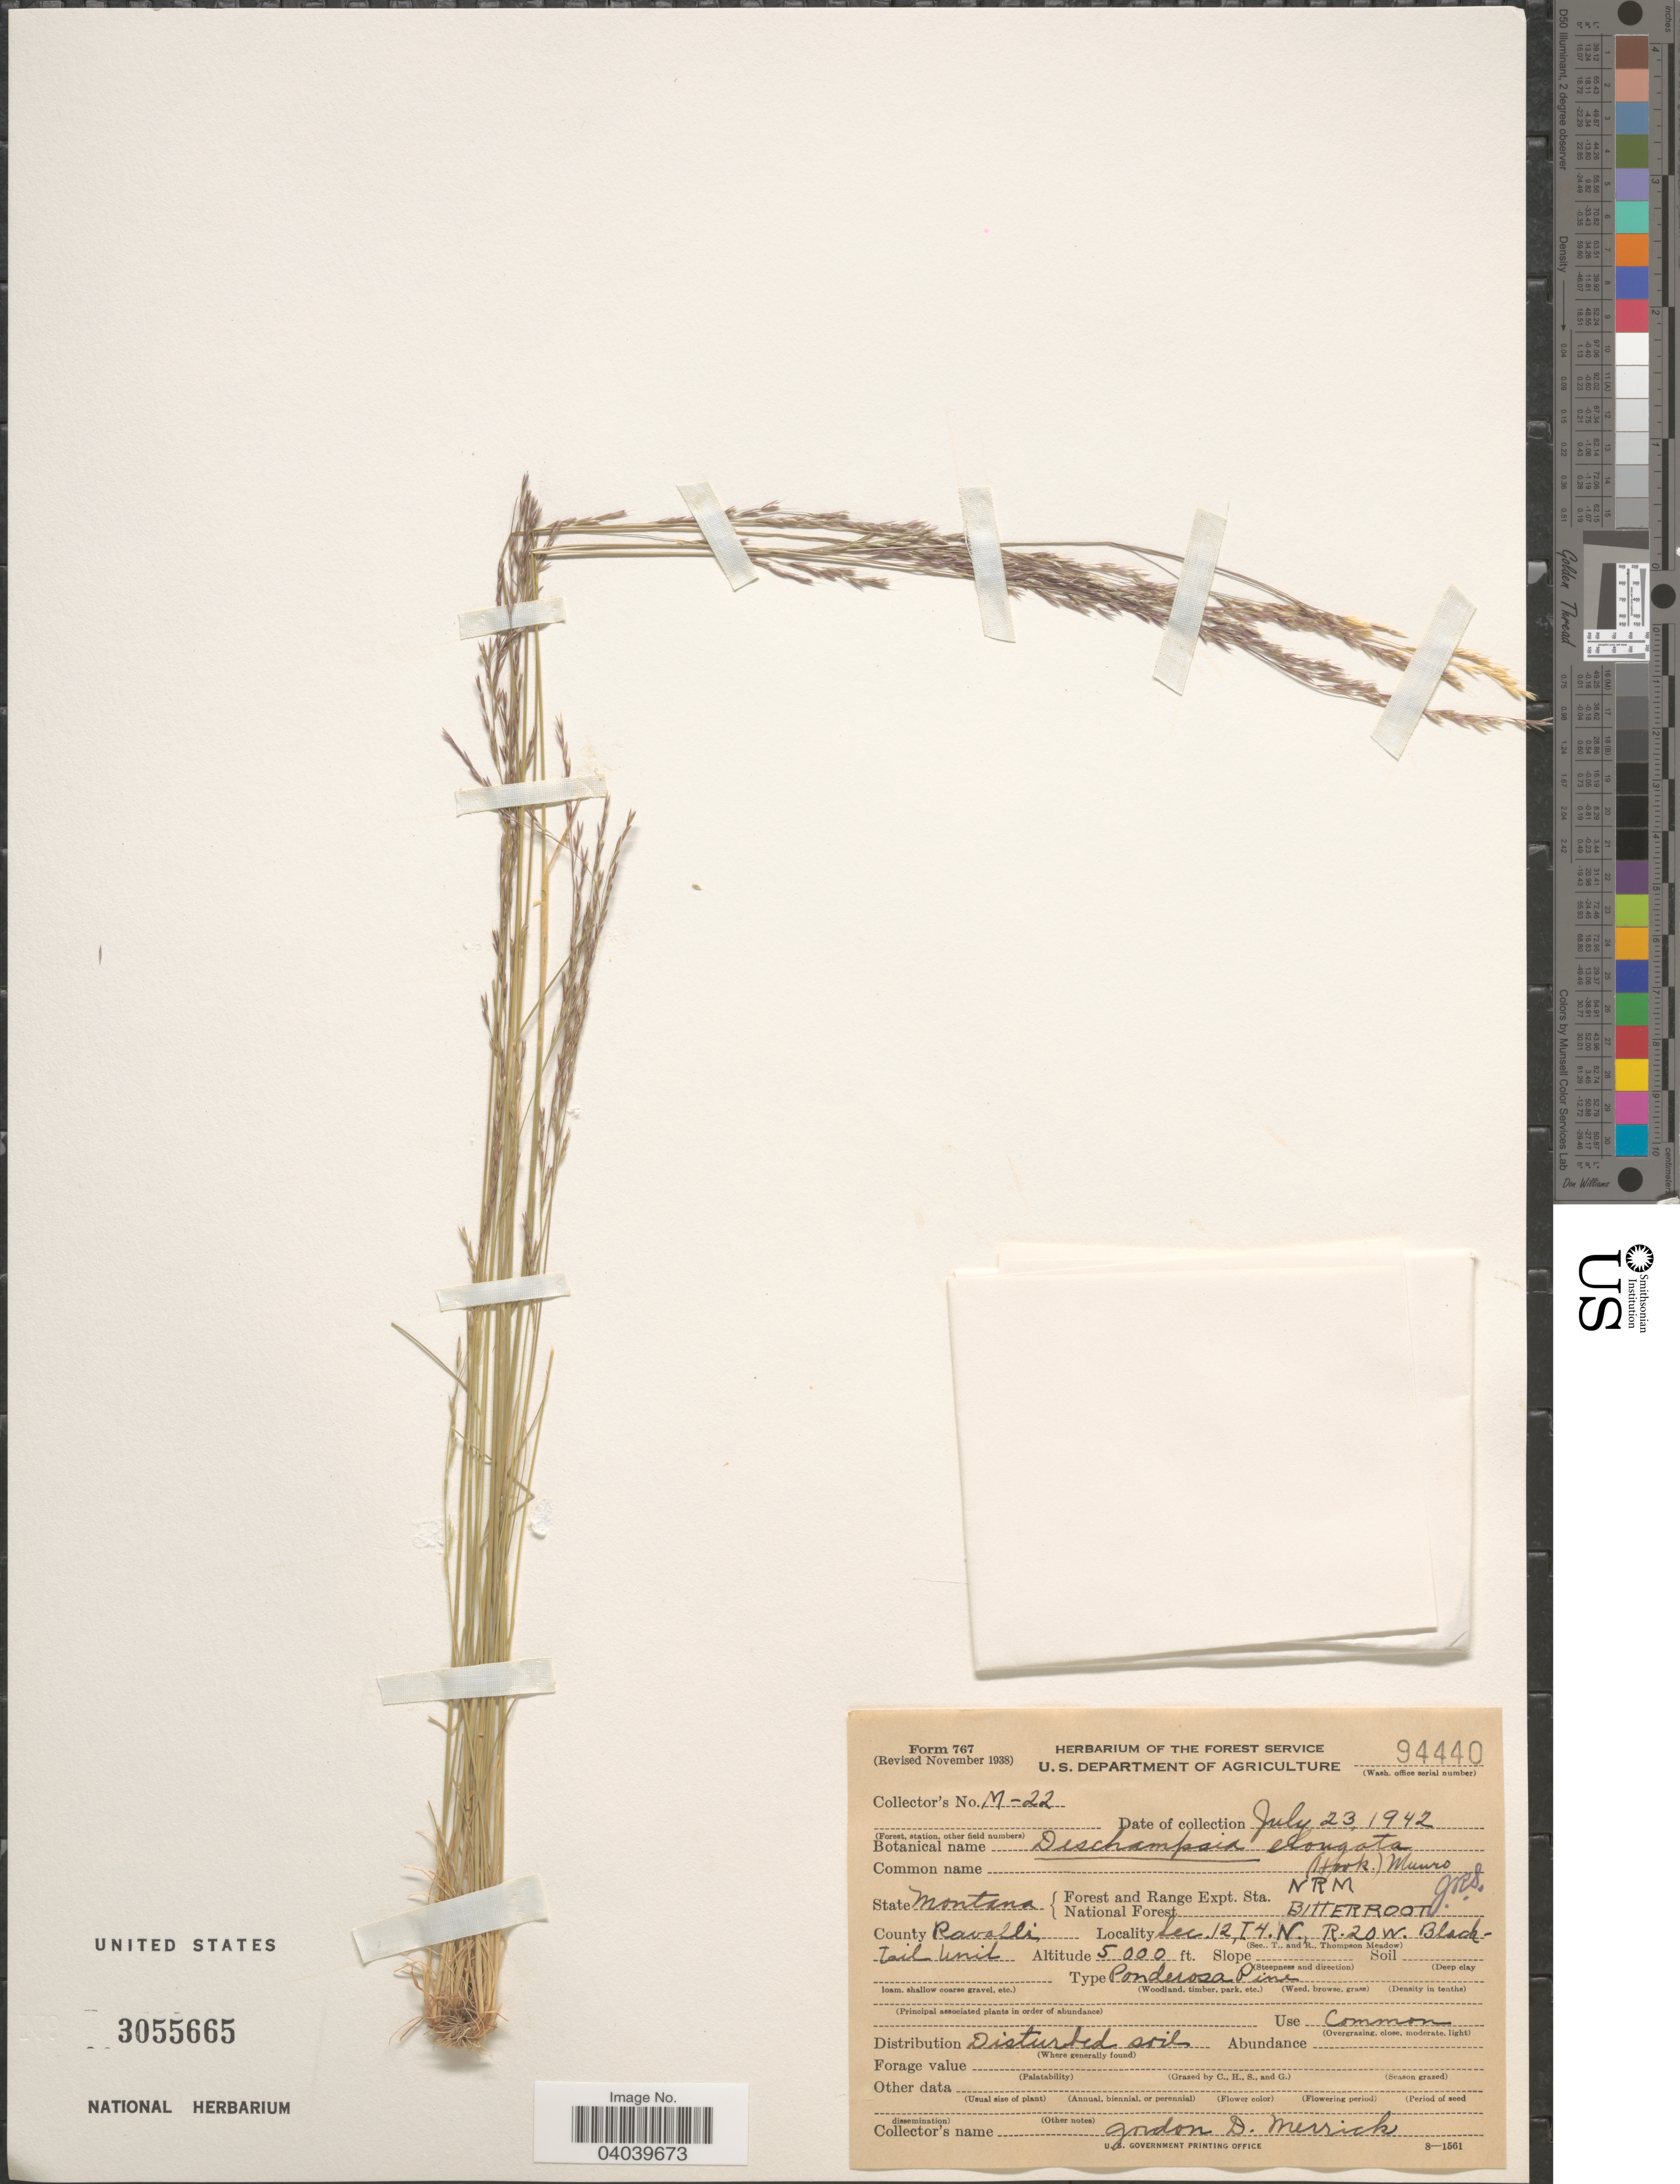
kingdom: Plantae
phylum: Tracheophyta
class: Liliopsida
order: Poales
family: Poaceae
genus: Deschampsia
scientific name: Deschampsia elongata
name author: (Hook.) Munro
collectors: G. Merrick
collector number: M-22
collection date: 1942-07-23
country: United States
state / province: Montana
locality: Forest and Range Expt. Sta. National Forest. NRM Bitterroot. County Ravalli. Sec. 12, T.4. N., R. 20 W. Black-Tail Unit.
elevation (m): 1524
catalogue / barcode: US 3055665